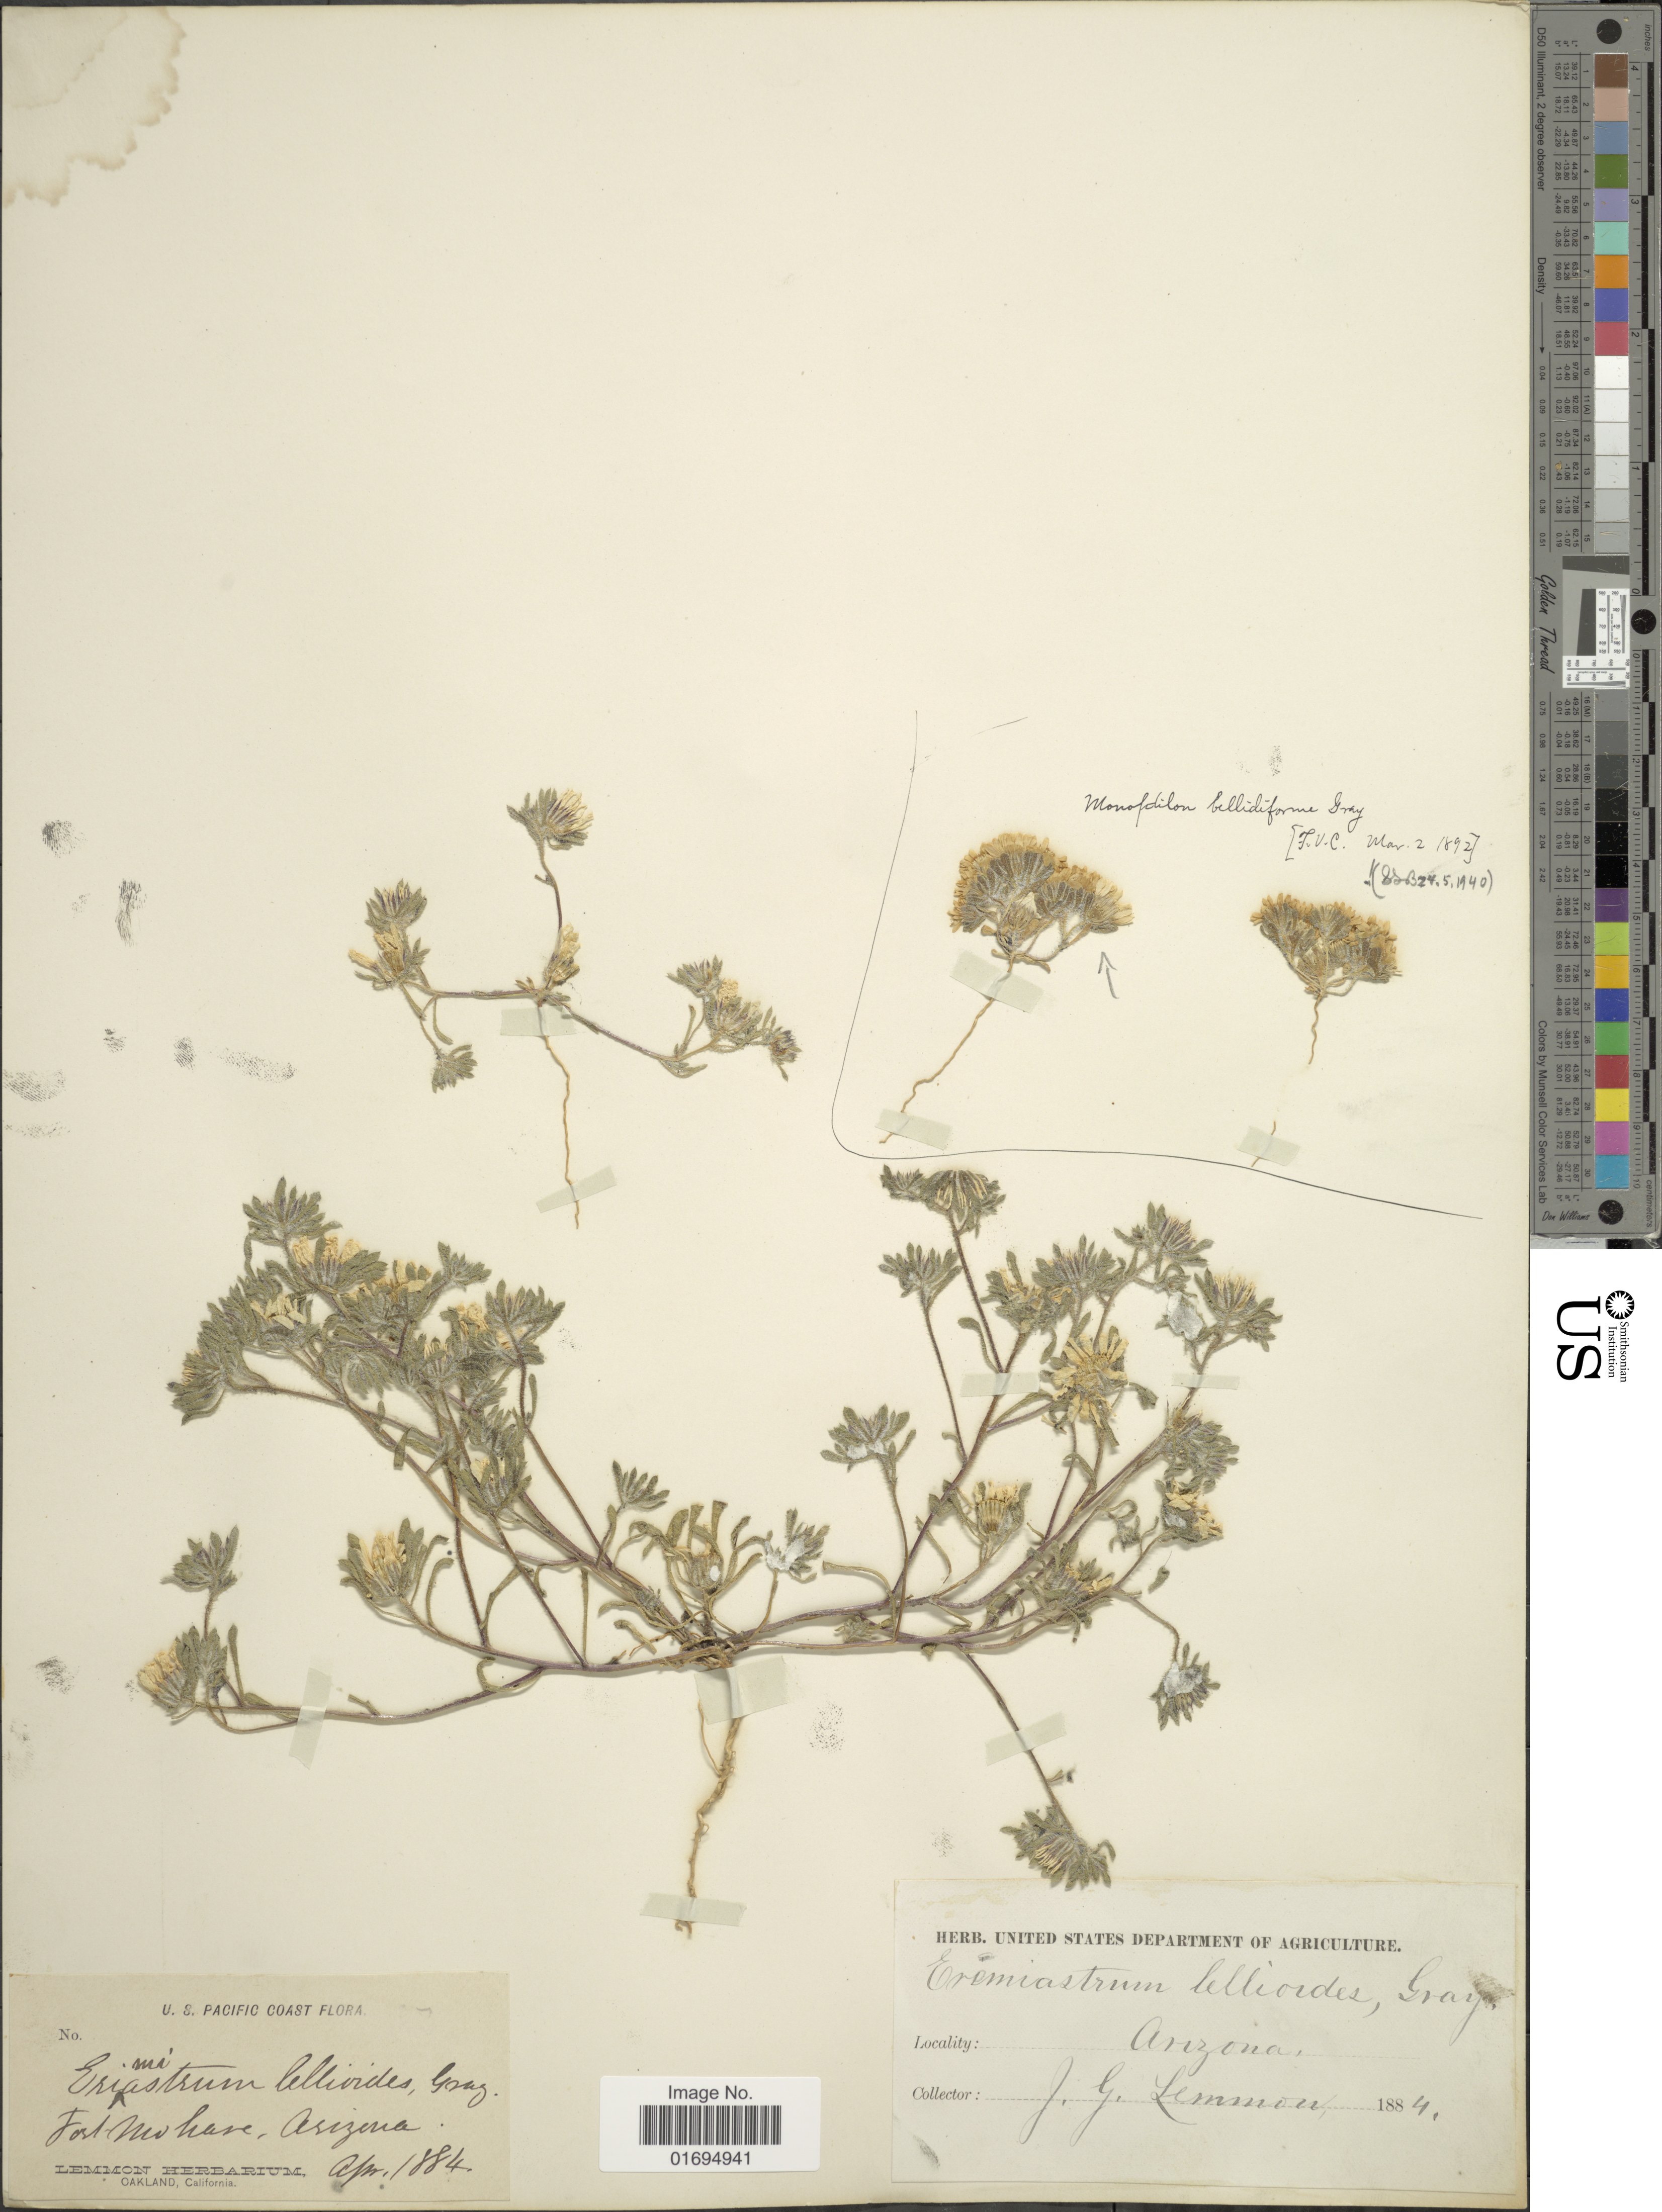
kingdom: Plantae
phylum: Tracheophyta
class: Magnoliopsida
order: Asterales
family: Asteraceae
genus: Monoptilon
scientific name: Monoptilon bellioides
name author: (A. Gray) H.M. Hall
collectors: J. Lemmon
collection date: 1884-04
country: United States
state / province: Arizona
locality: Fort Nw Have, Arizona